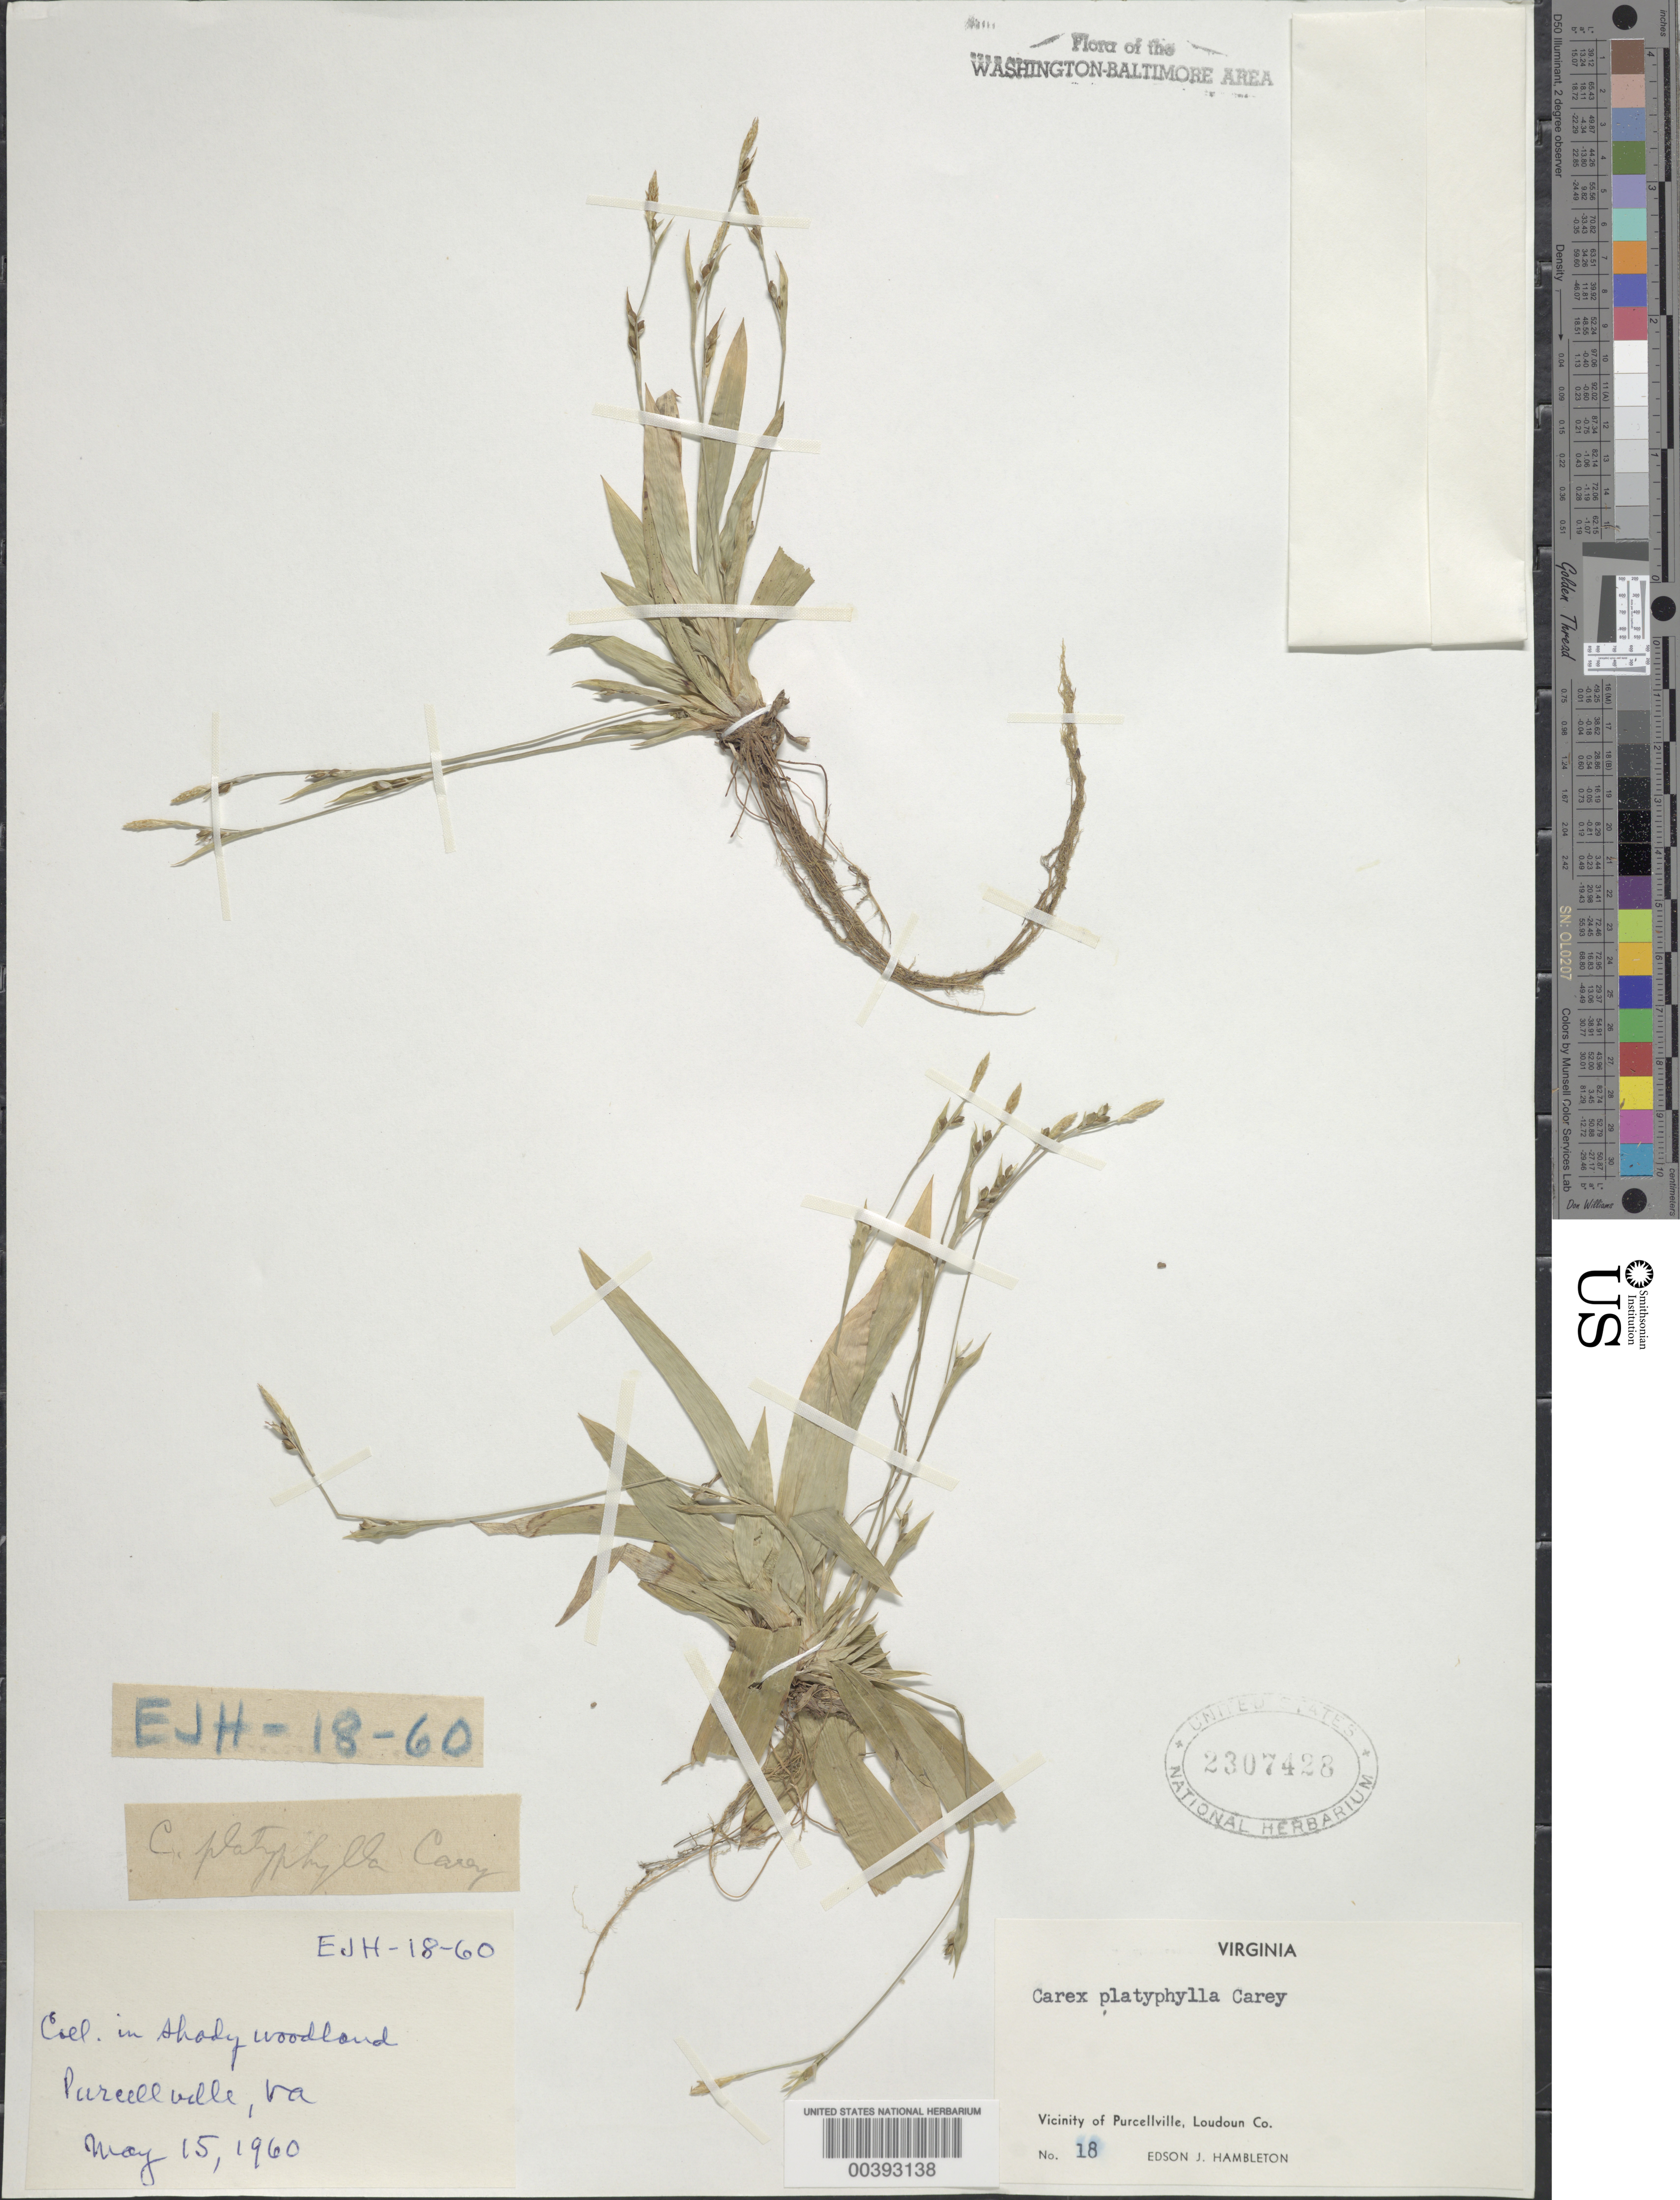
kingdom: Plantae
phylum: Tracheophyta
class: Liliopsida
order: Poales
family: Cyperaceae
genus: Carex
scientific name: Carex platyphylla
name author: J. Carey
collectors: E. Hambleton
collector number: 18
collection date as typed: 15 May 1960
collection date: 1960-05-15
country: United States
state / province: Virginia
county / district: Loudoun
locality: Purcellville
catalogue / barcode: US 2307428